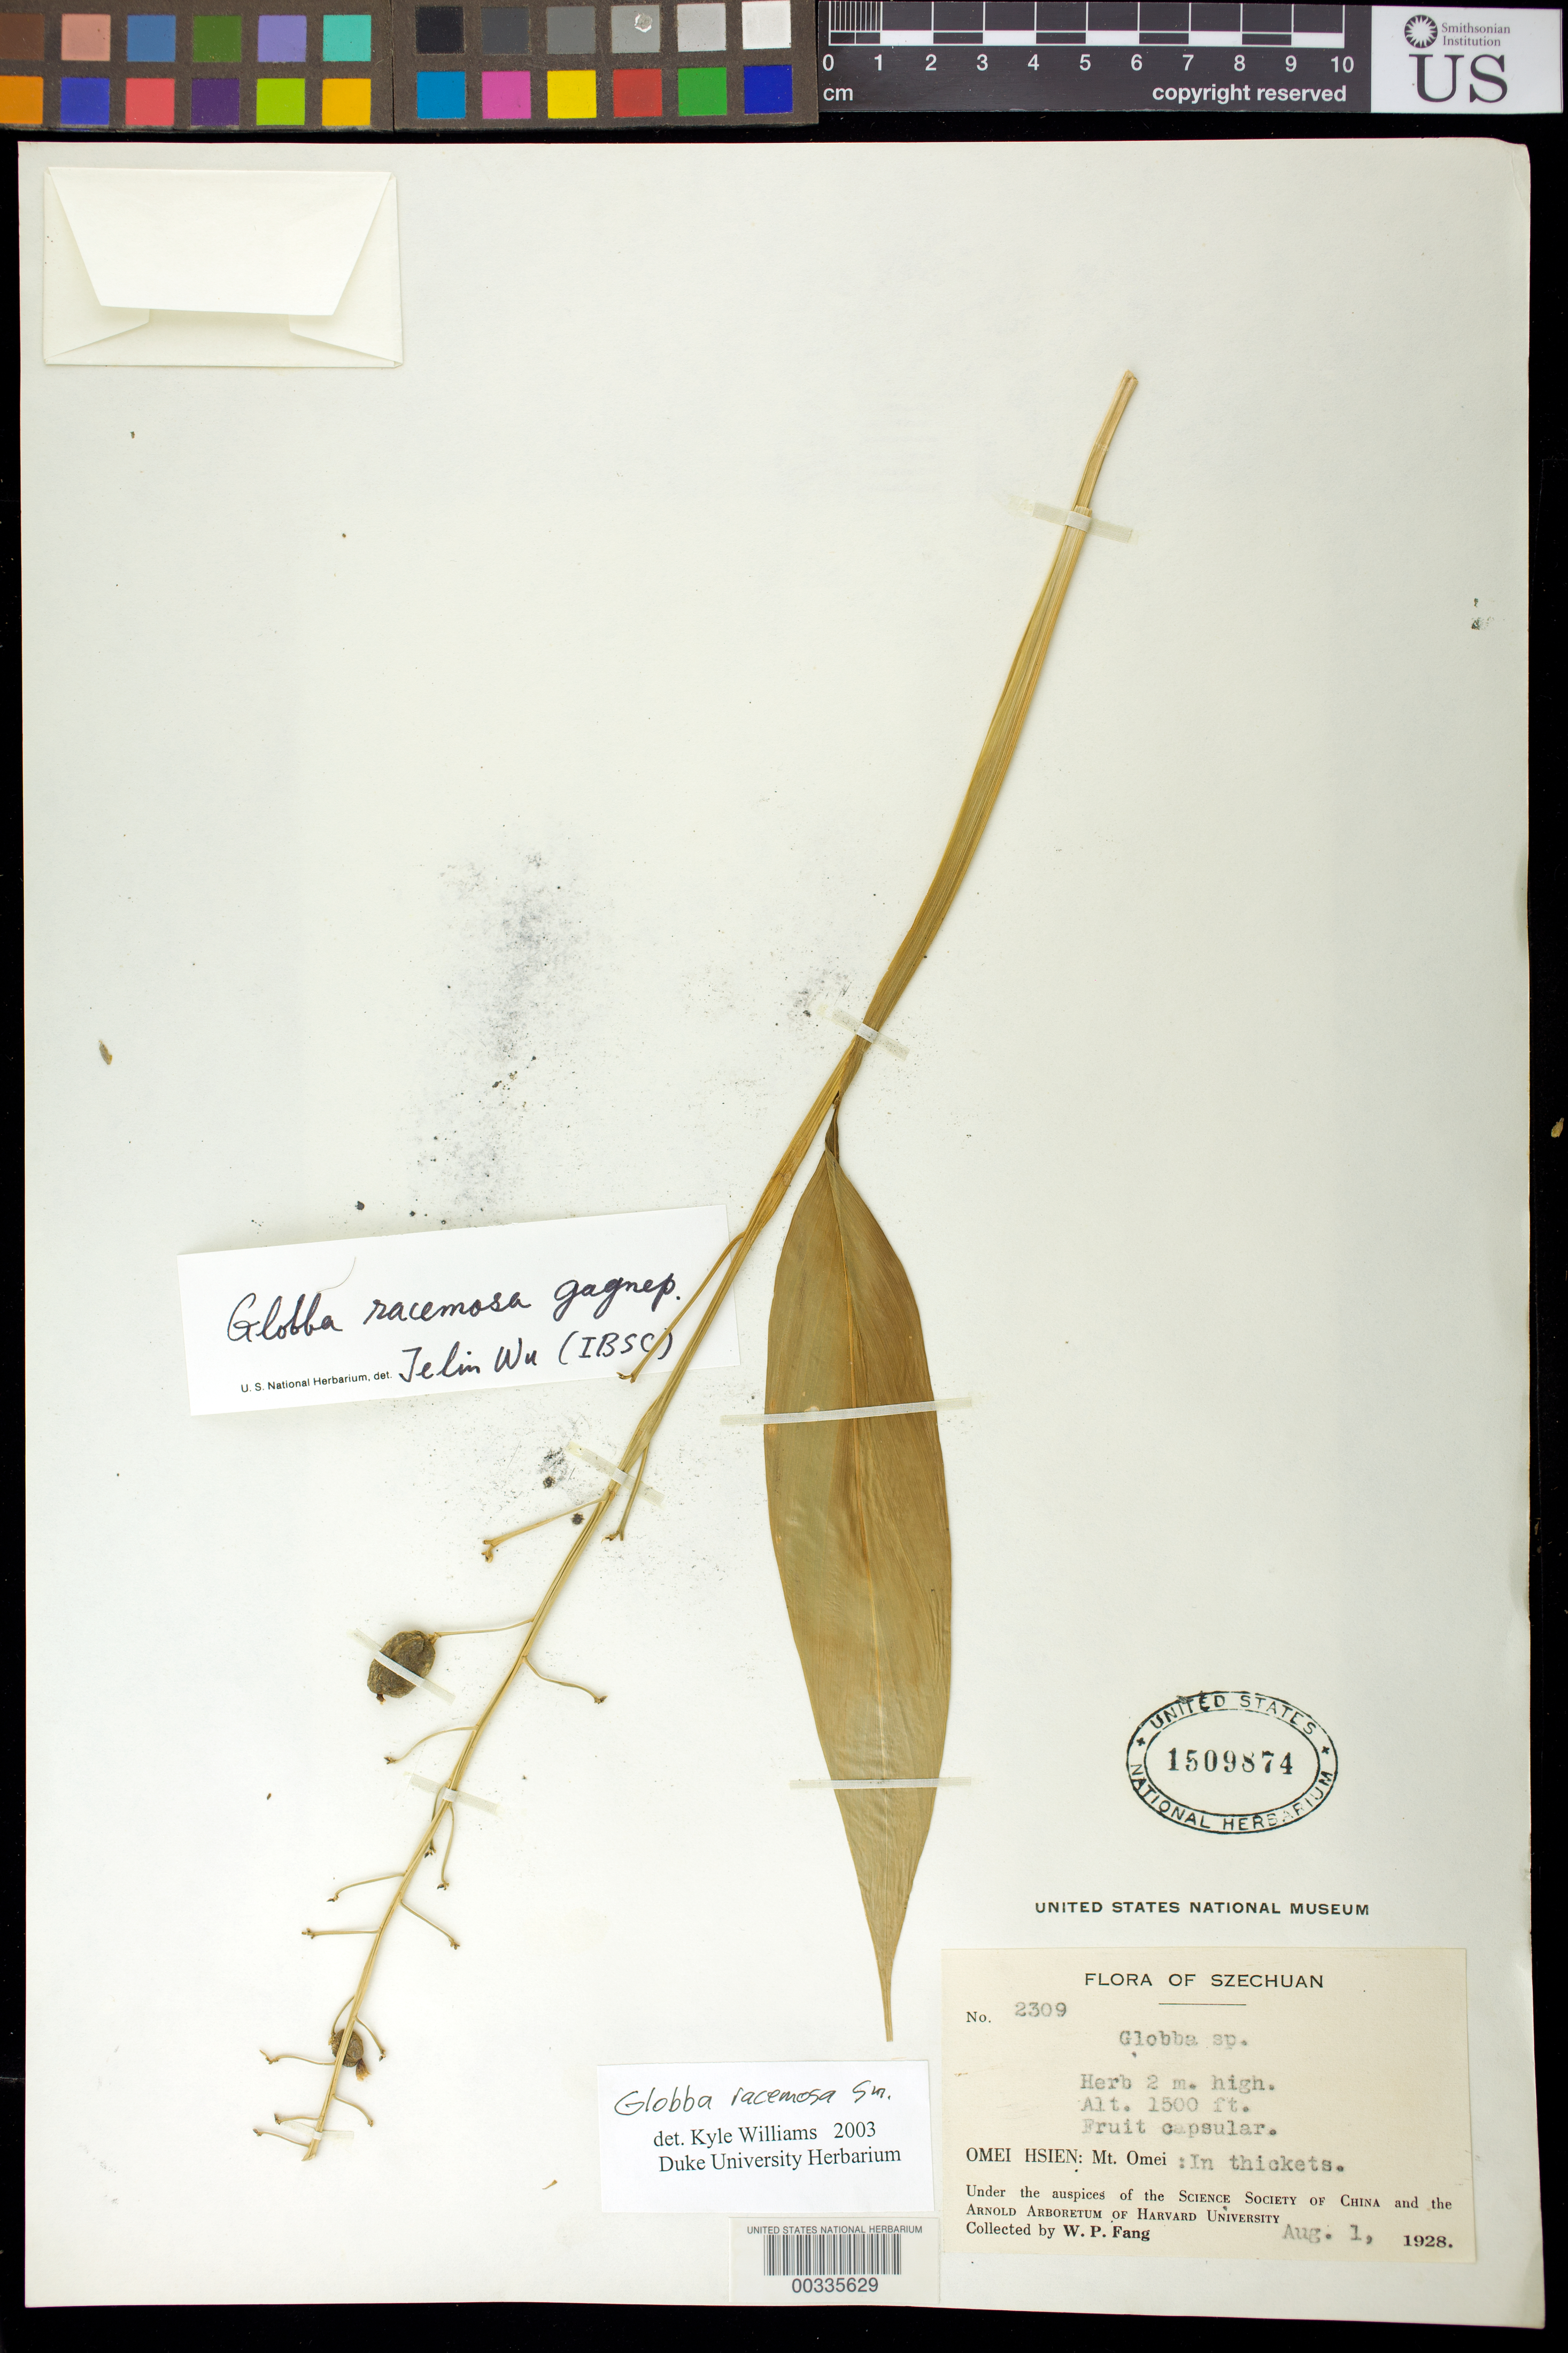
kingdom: Plantae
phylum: Tracheophyta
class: Liliopsida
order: Zingiberales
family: Zingiberaceae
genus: Globba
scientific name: Globba racemosa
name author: Sm.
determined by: Wu, Te-Ling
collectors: W. P. Fang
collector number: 2309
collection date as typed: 01 Aug 1928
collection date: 1928-08-01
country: China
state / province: Sichuan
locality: Flora of szechuan, omei hsien, mt omei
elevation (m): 457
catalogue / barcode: US 1509874